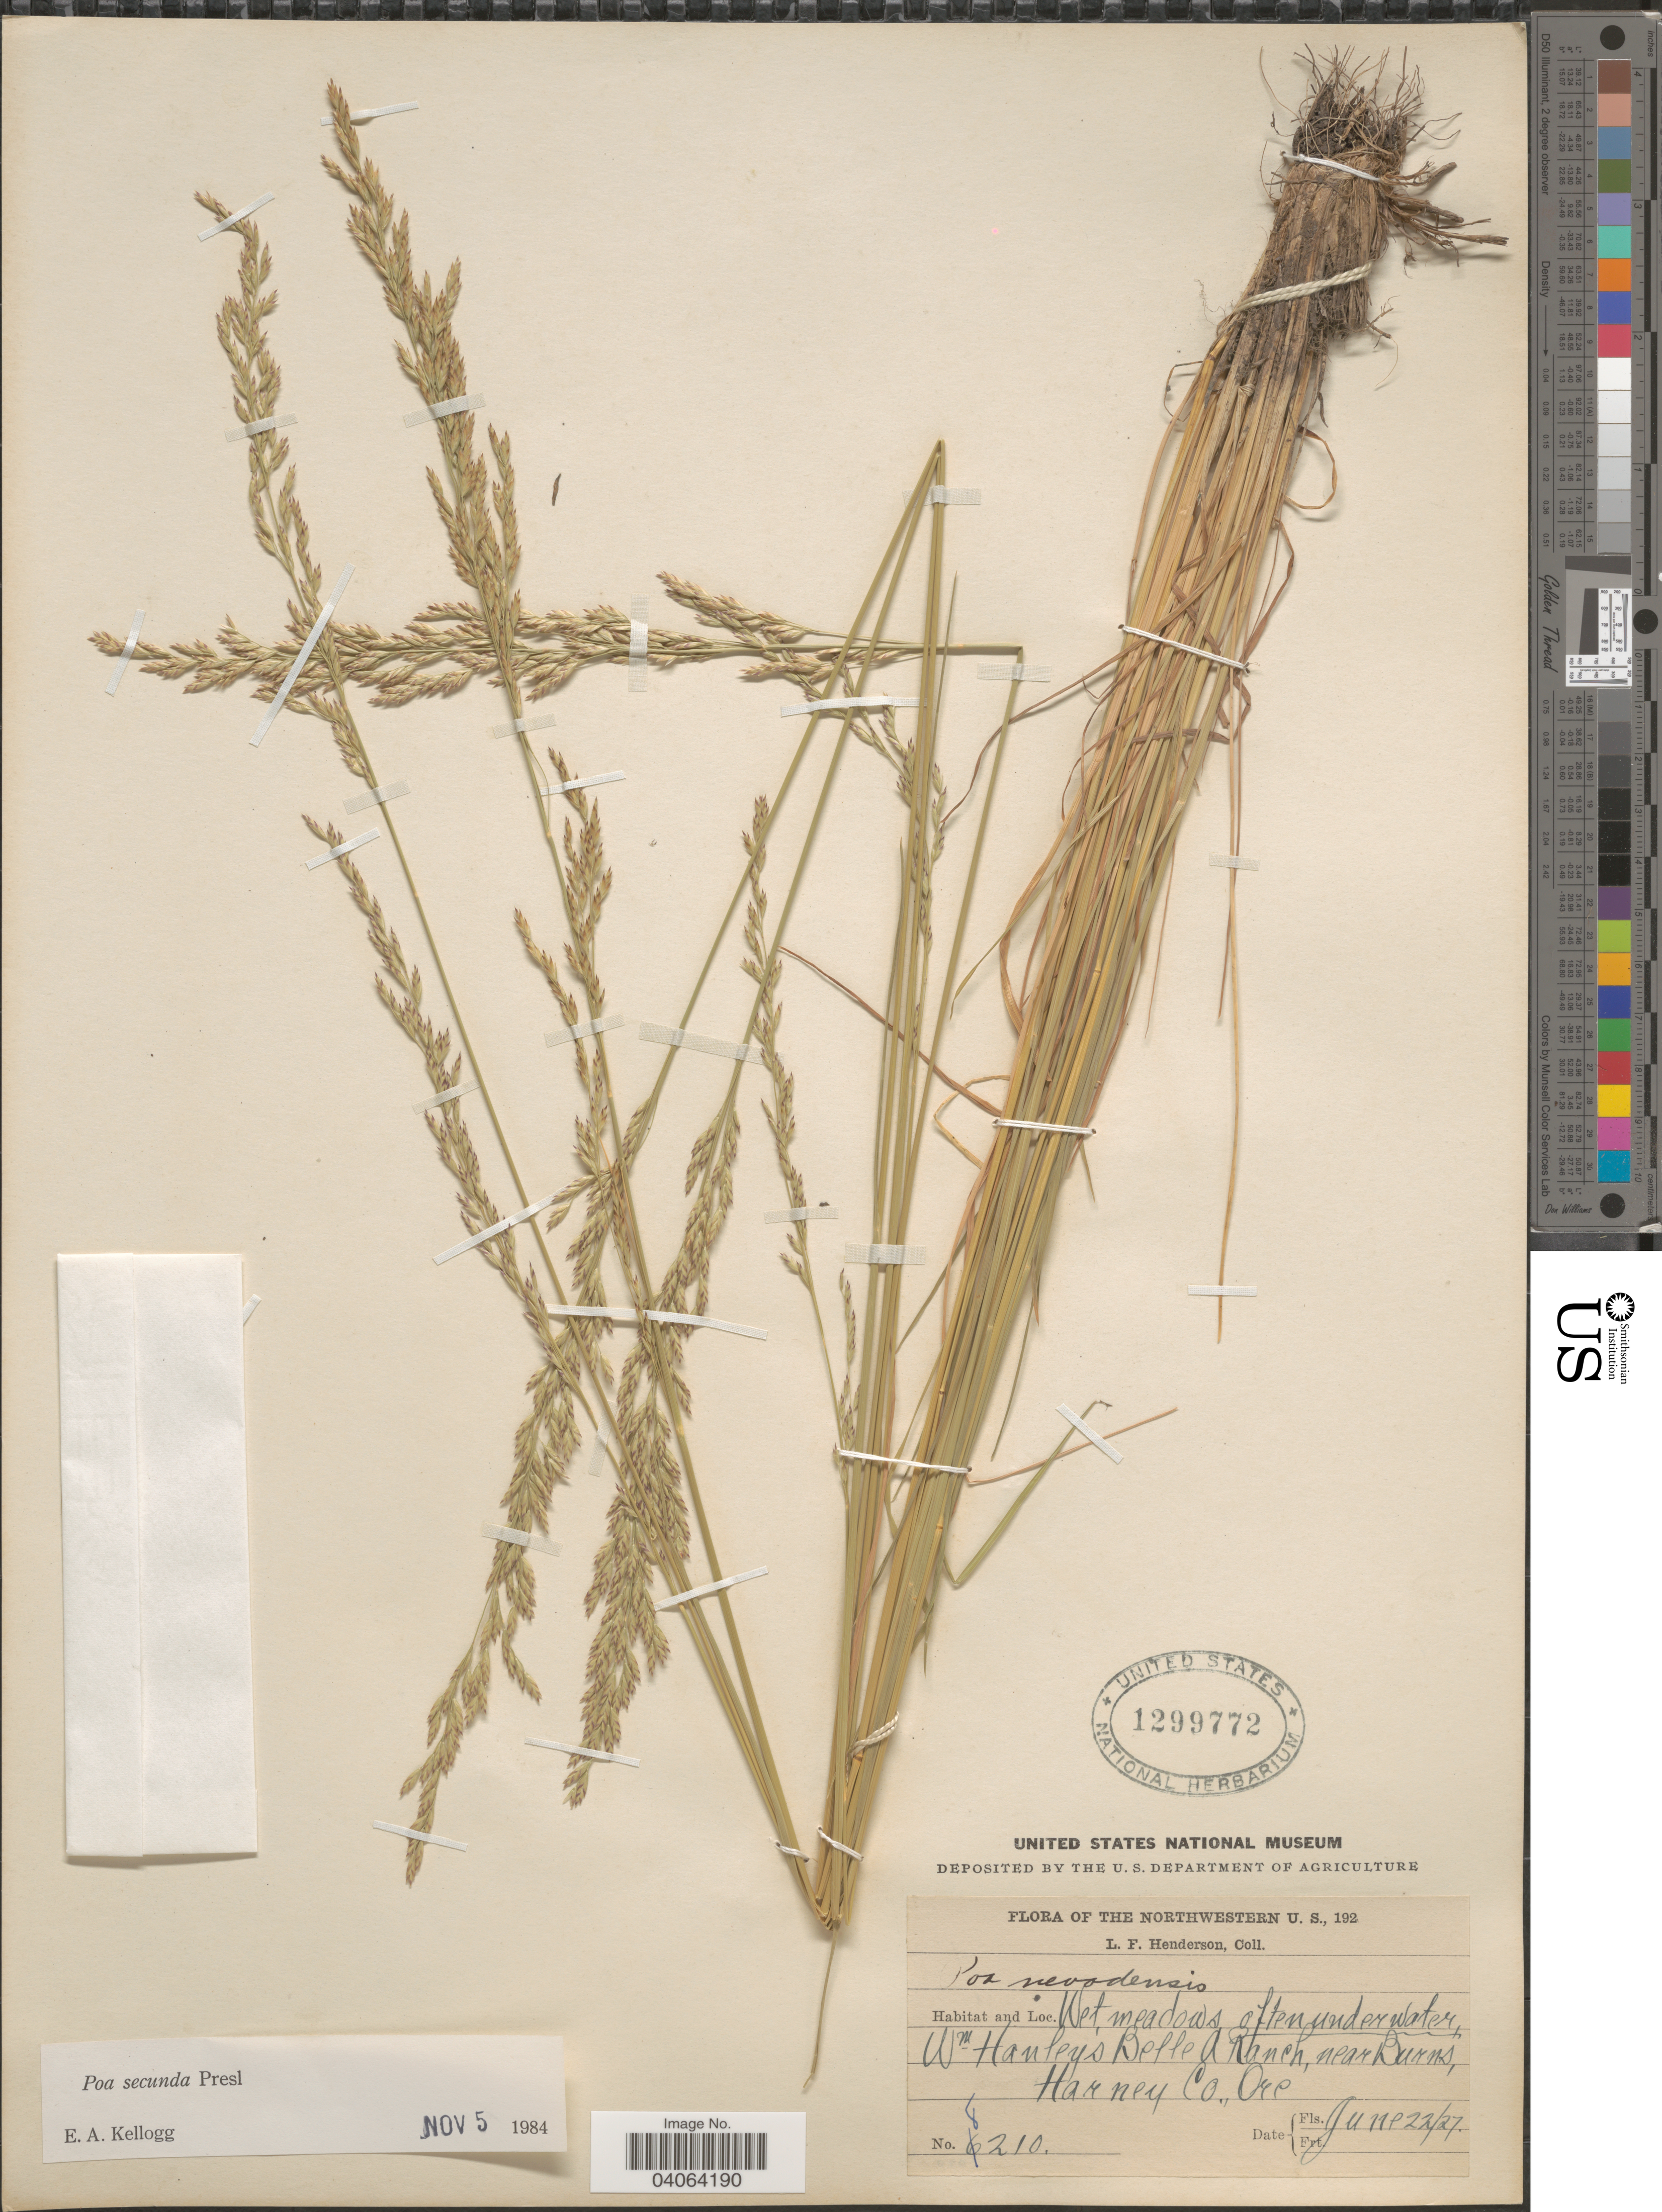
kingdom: Plantae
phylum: Tracheophyta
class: Liliopsida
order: Poales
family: Poaceae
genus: Poa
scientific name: Poa secunda subsp. juncifolia var. nevadensis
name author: (Vasey ex Scribn.) Soreng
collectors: L. Henderson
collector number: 8210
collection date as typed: Transcribed d/m/y: 22/6/27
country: United States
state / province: Oregon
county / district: Harney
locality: The Northwestern U. S. Wm Hanley's Belled Ranch, near Burns. Harney Co.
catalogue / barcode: US 1299772